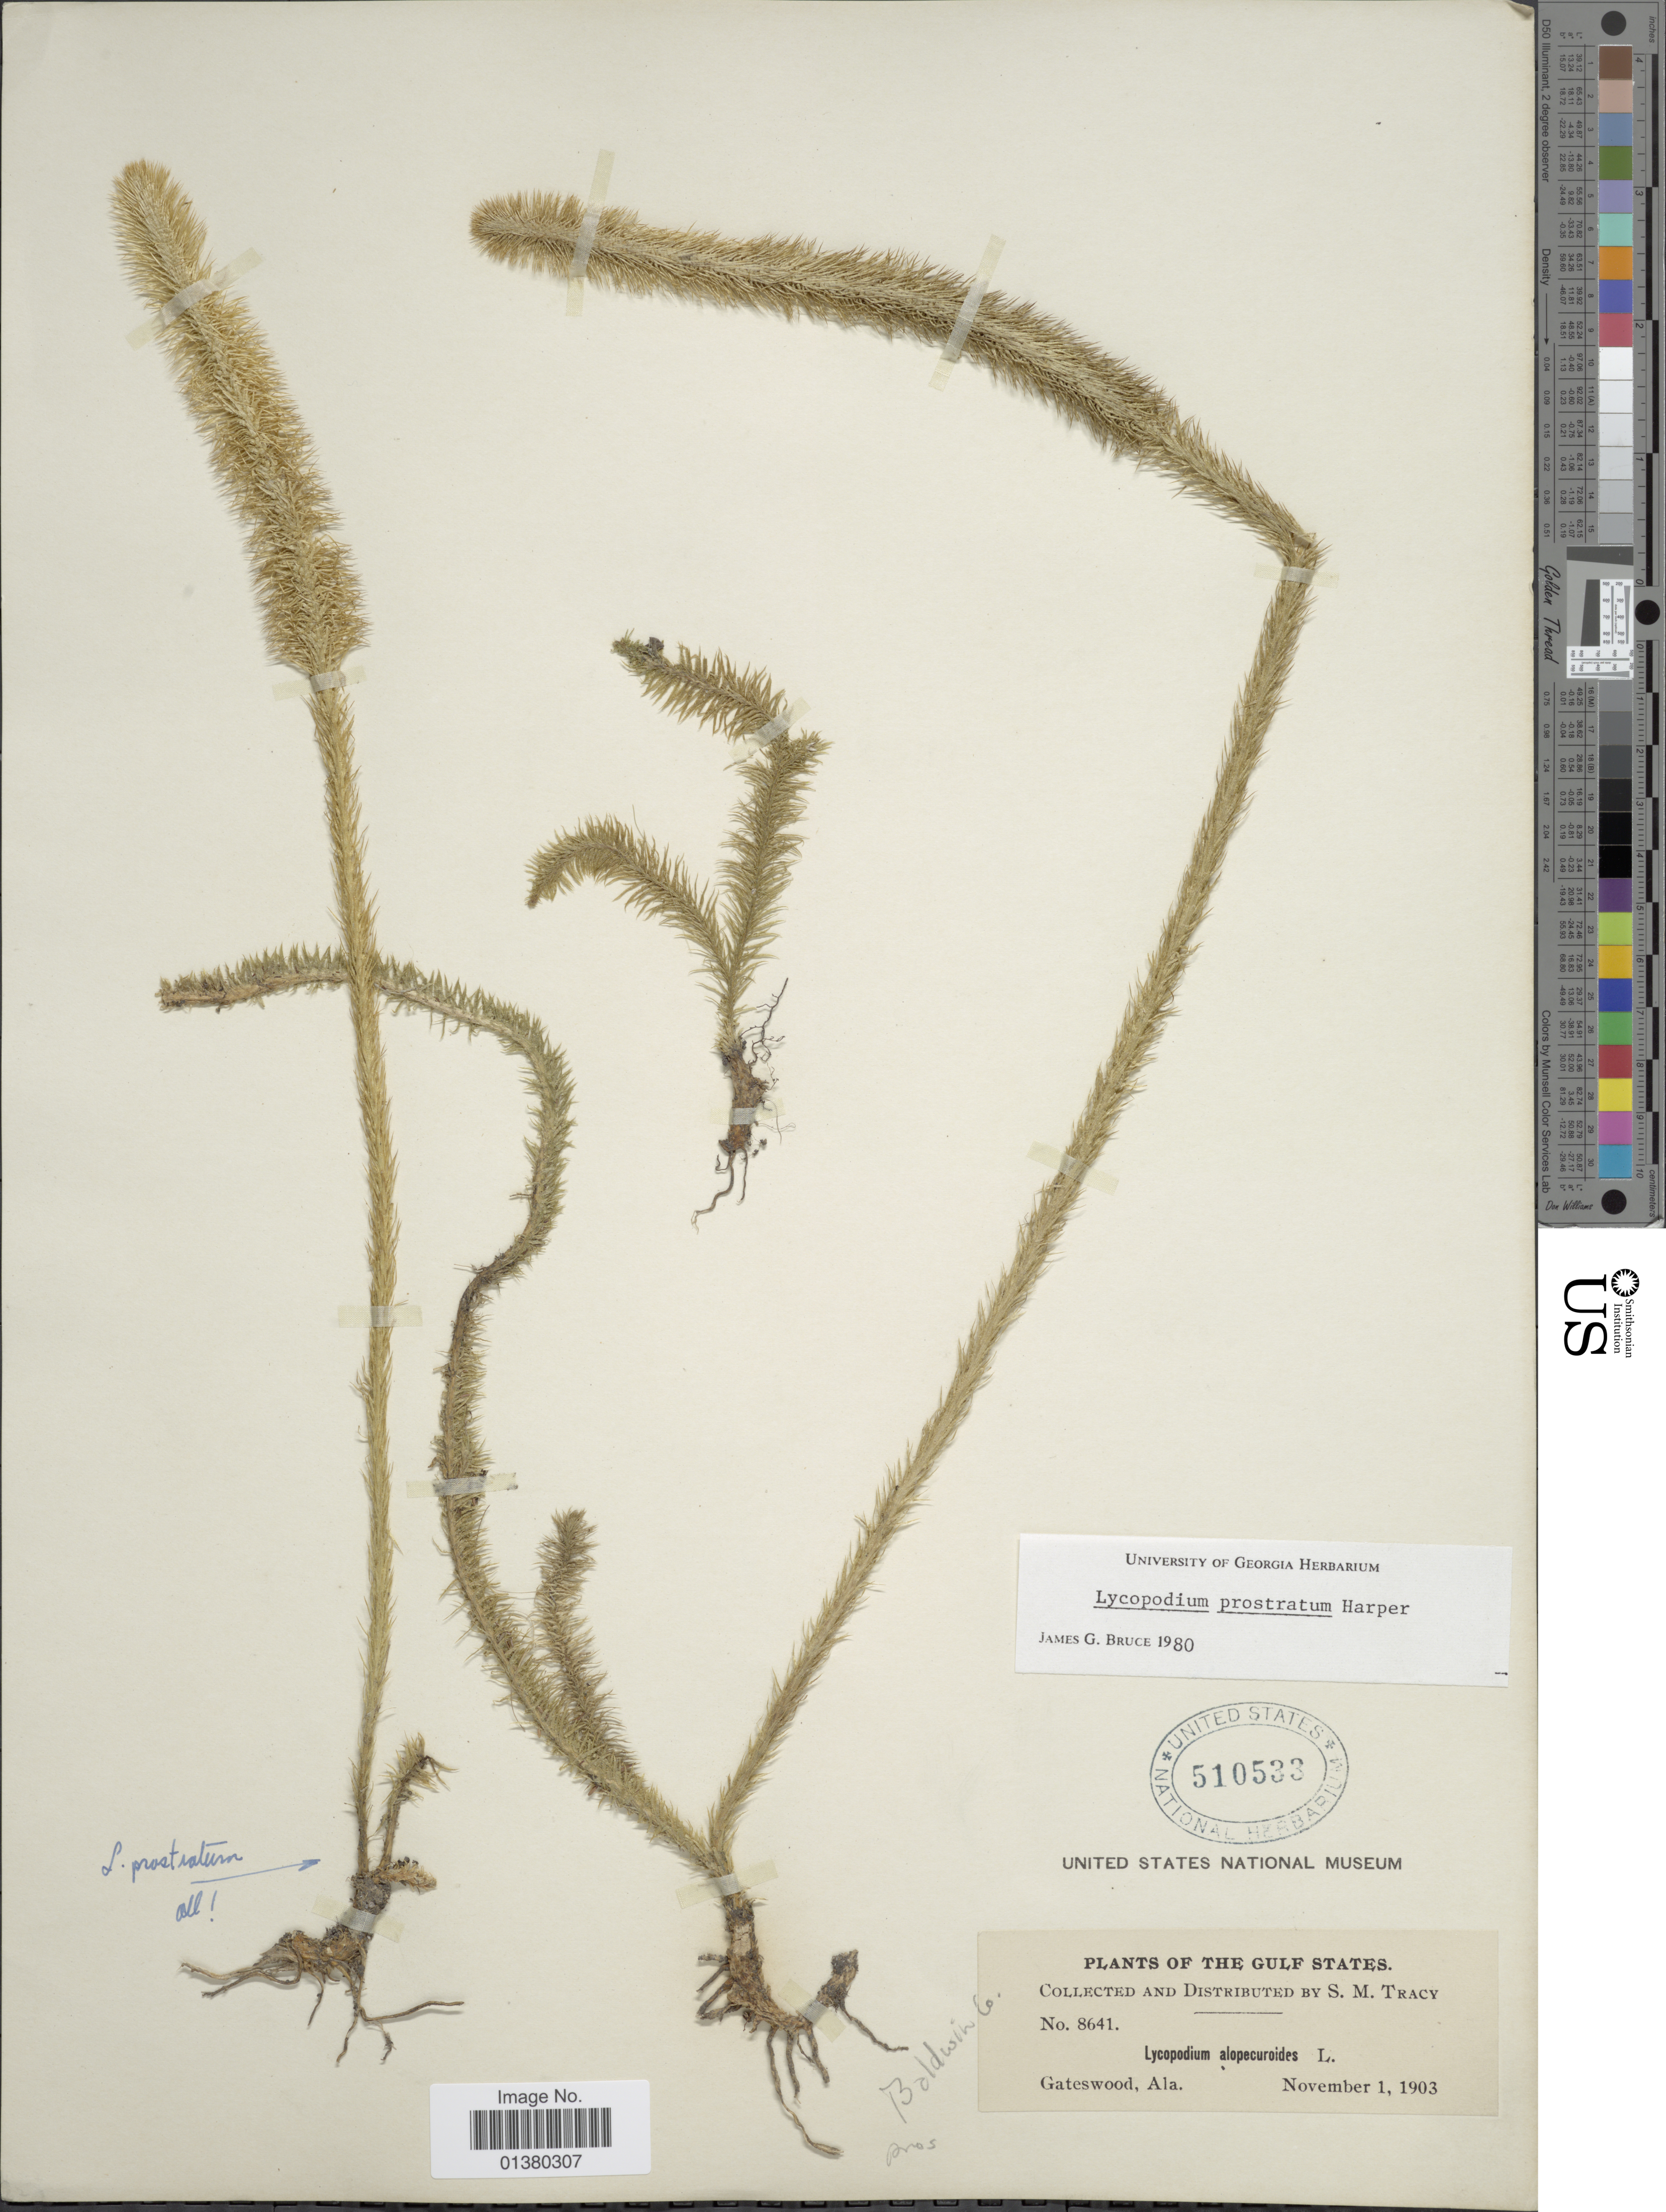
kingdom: Plantae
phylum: Tracheophyta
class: Lycopodiopsida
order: Lycopodiales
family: Lycopodiaceae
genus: Lycopodiella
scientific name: Lycopodiella prostrata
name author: (R.M. Harper) Cranfill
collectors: S. M. Tracy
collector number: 8641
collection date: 1903-11-01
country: United States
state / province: Alabama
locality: The Gulf States, Gateswood, Ala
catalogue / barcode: US 510533